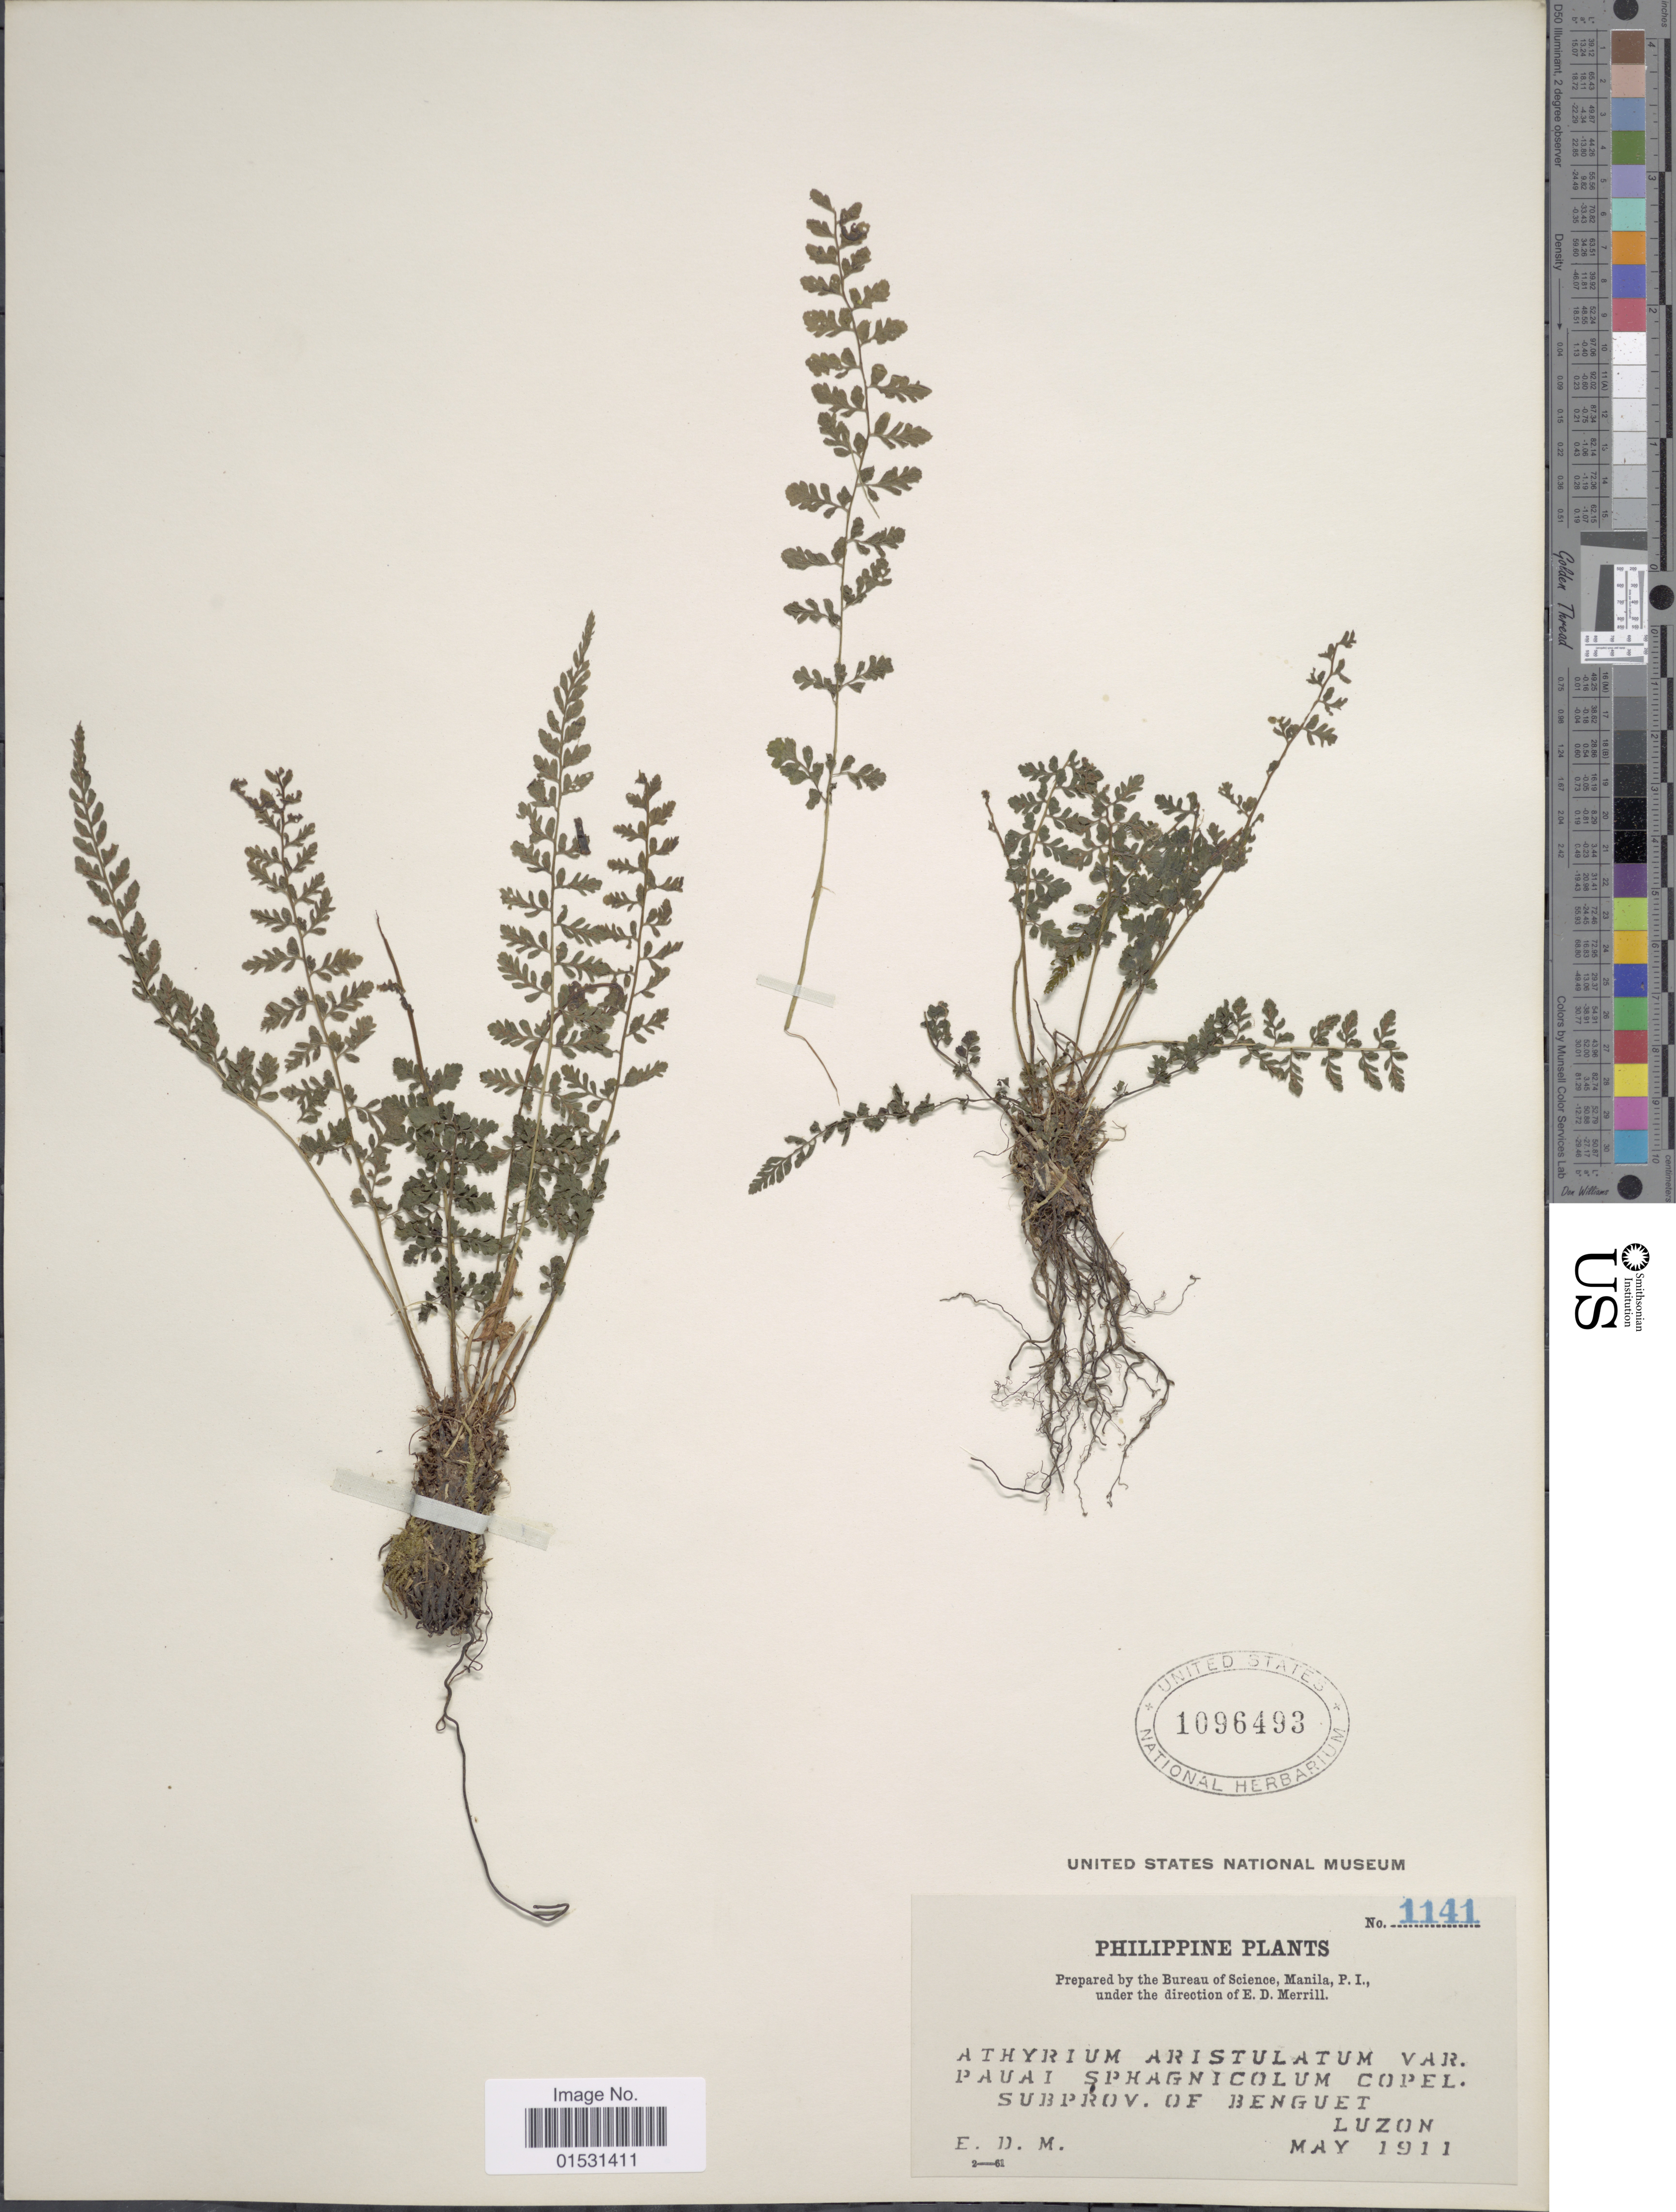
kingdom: Plantae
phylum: Tracheophyta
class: Polypodiopsida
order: Polypodiales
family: Athyriaceae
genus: Athyrium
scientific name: Athyrium aristulatum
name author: Copel.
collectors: E. D. Merrill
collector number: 1141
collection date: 1911-05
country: Philippines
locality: Subprov. of Benguet. Luzon.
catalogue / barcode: US 1096493